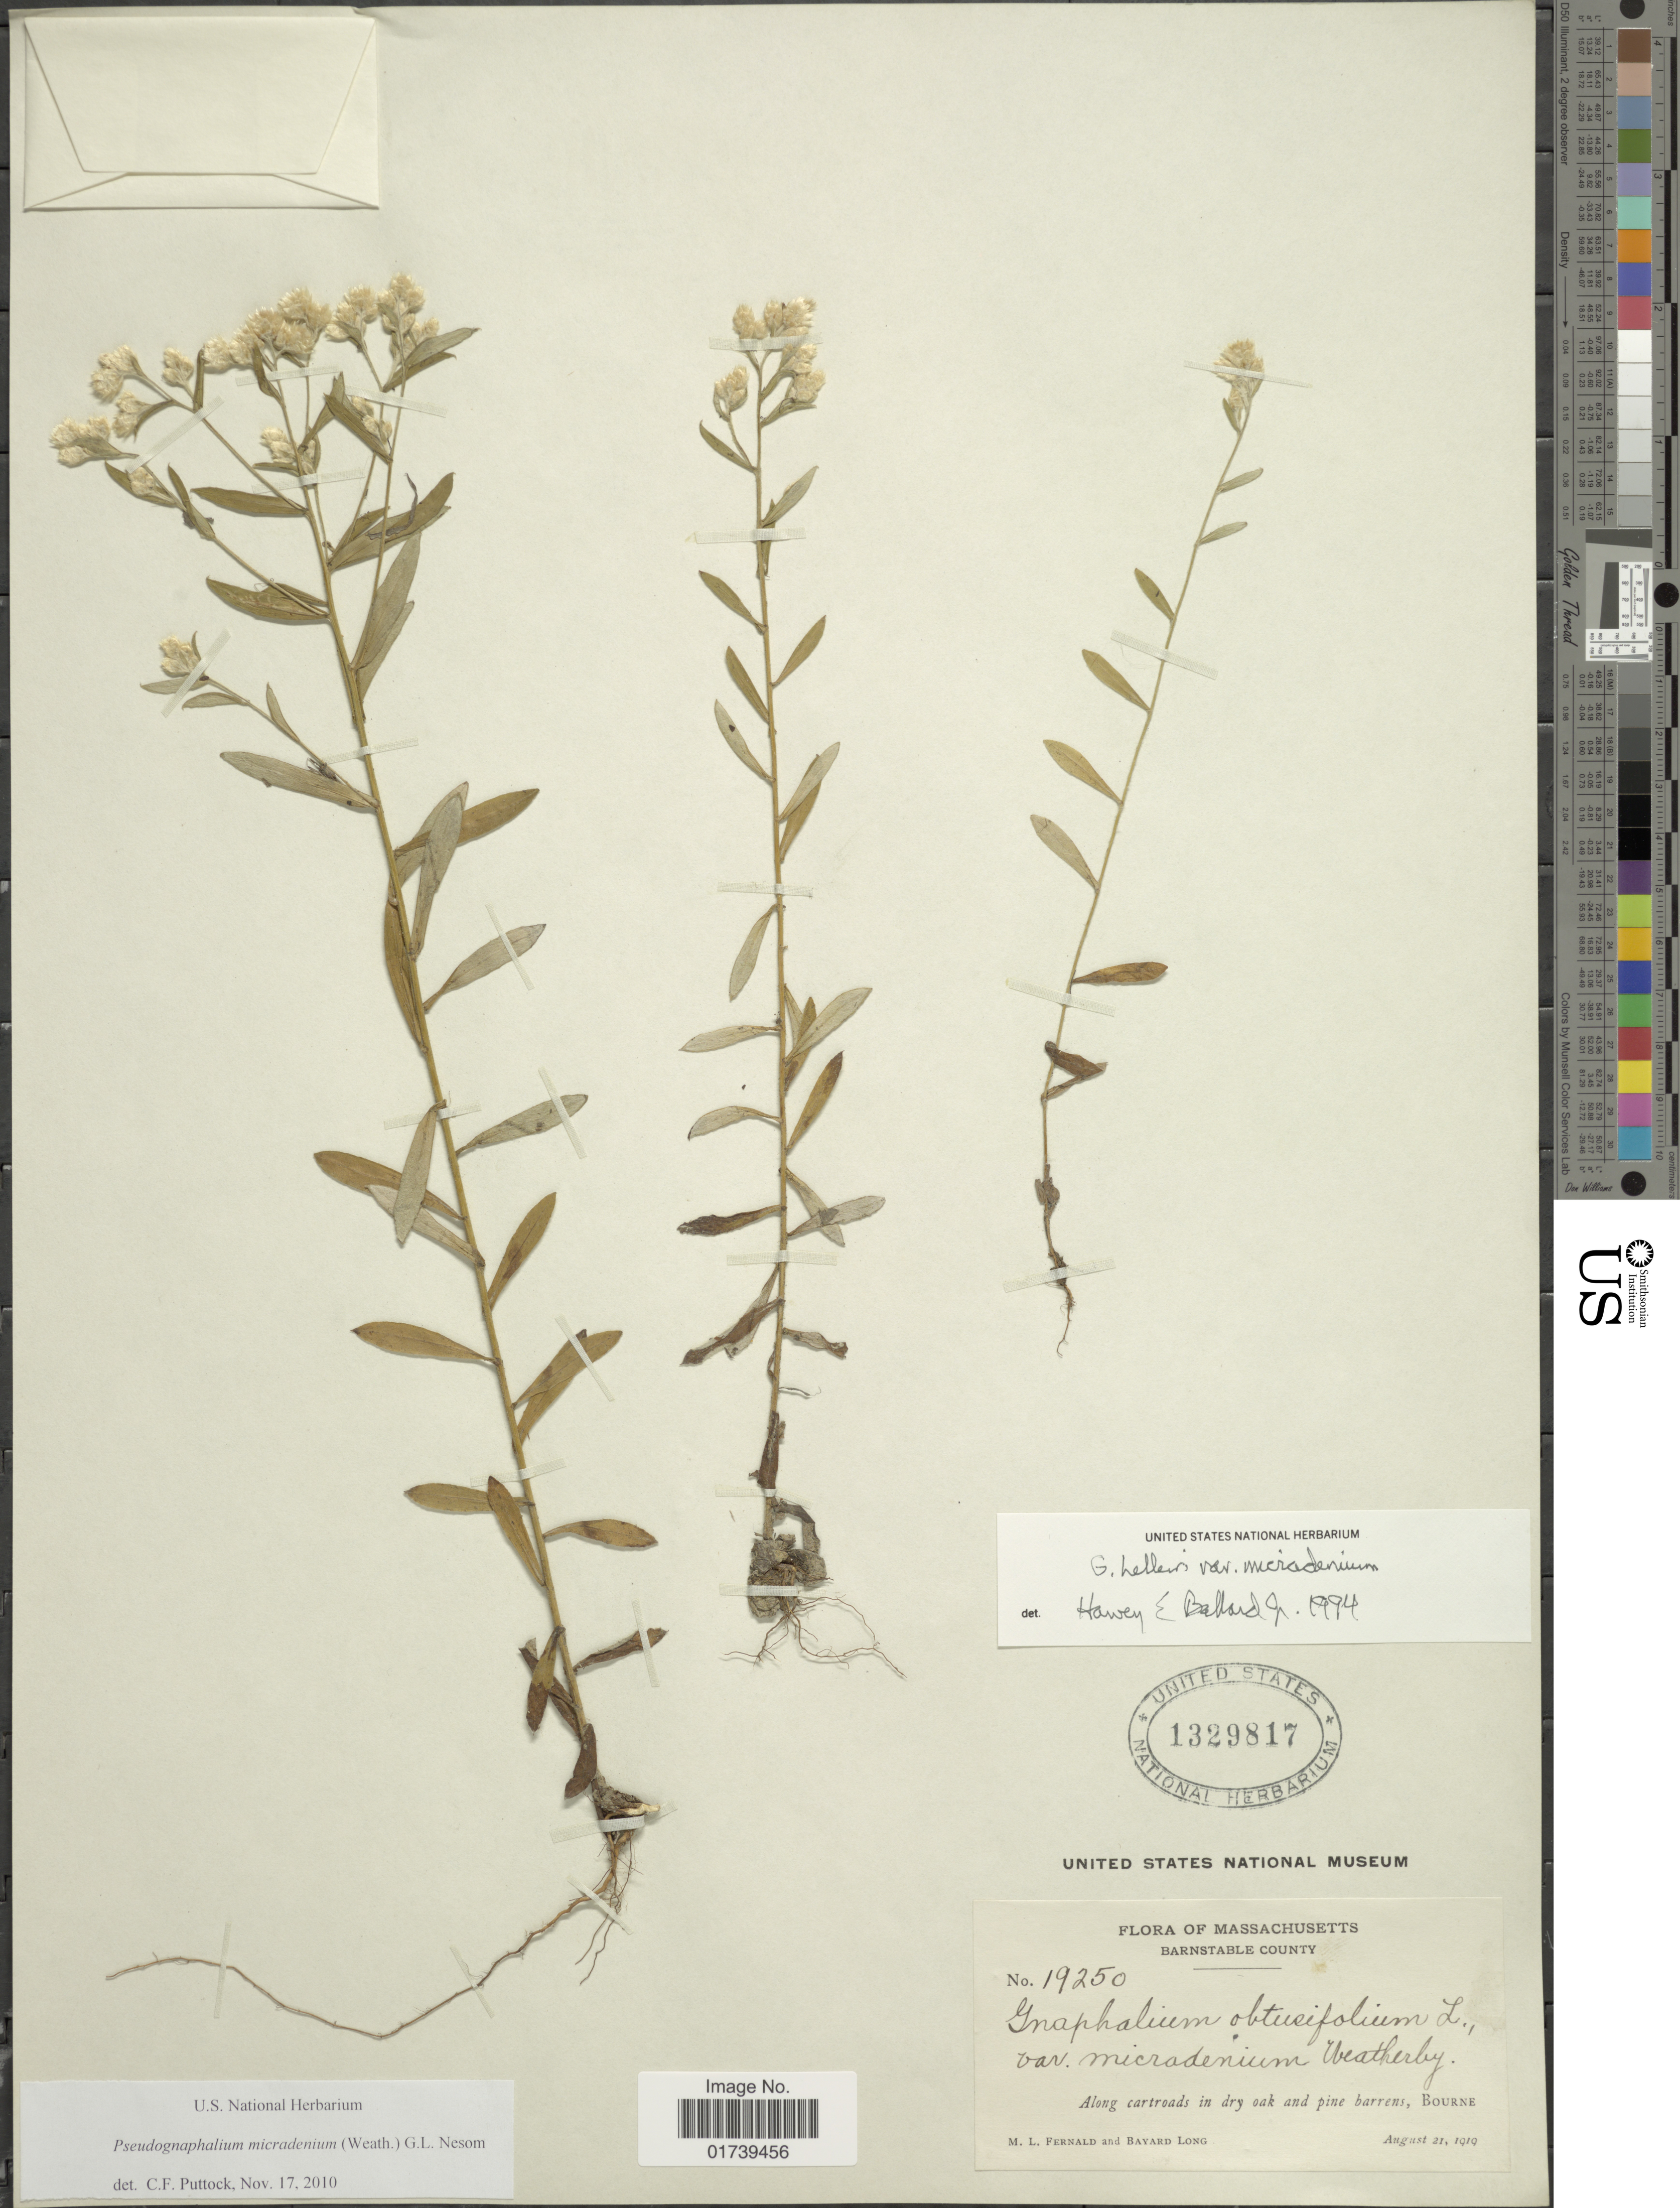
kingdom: Plantae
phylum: Tracheophyta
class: Magnoliopsida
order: Asterales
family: Asteraceae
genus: Pseudognaphalium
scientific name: Pseudognaphalium micradenium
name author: (Weath.) G.L. Nesom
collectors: M. L. Fernald & B. Long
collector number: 19250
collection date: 1919-08-21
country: United States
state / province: Massachusetts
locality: Barnstable county, Along cartroads in dry oak and pine barrens, Bourne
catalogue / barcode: US 1329817